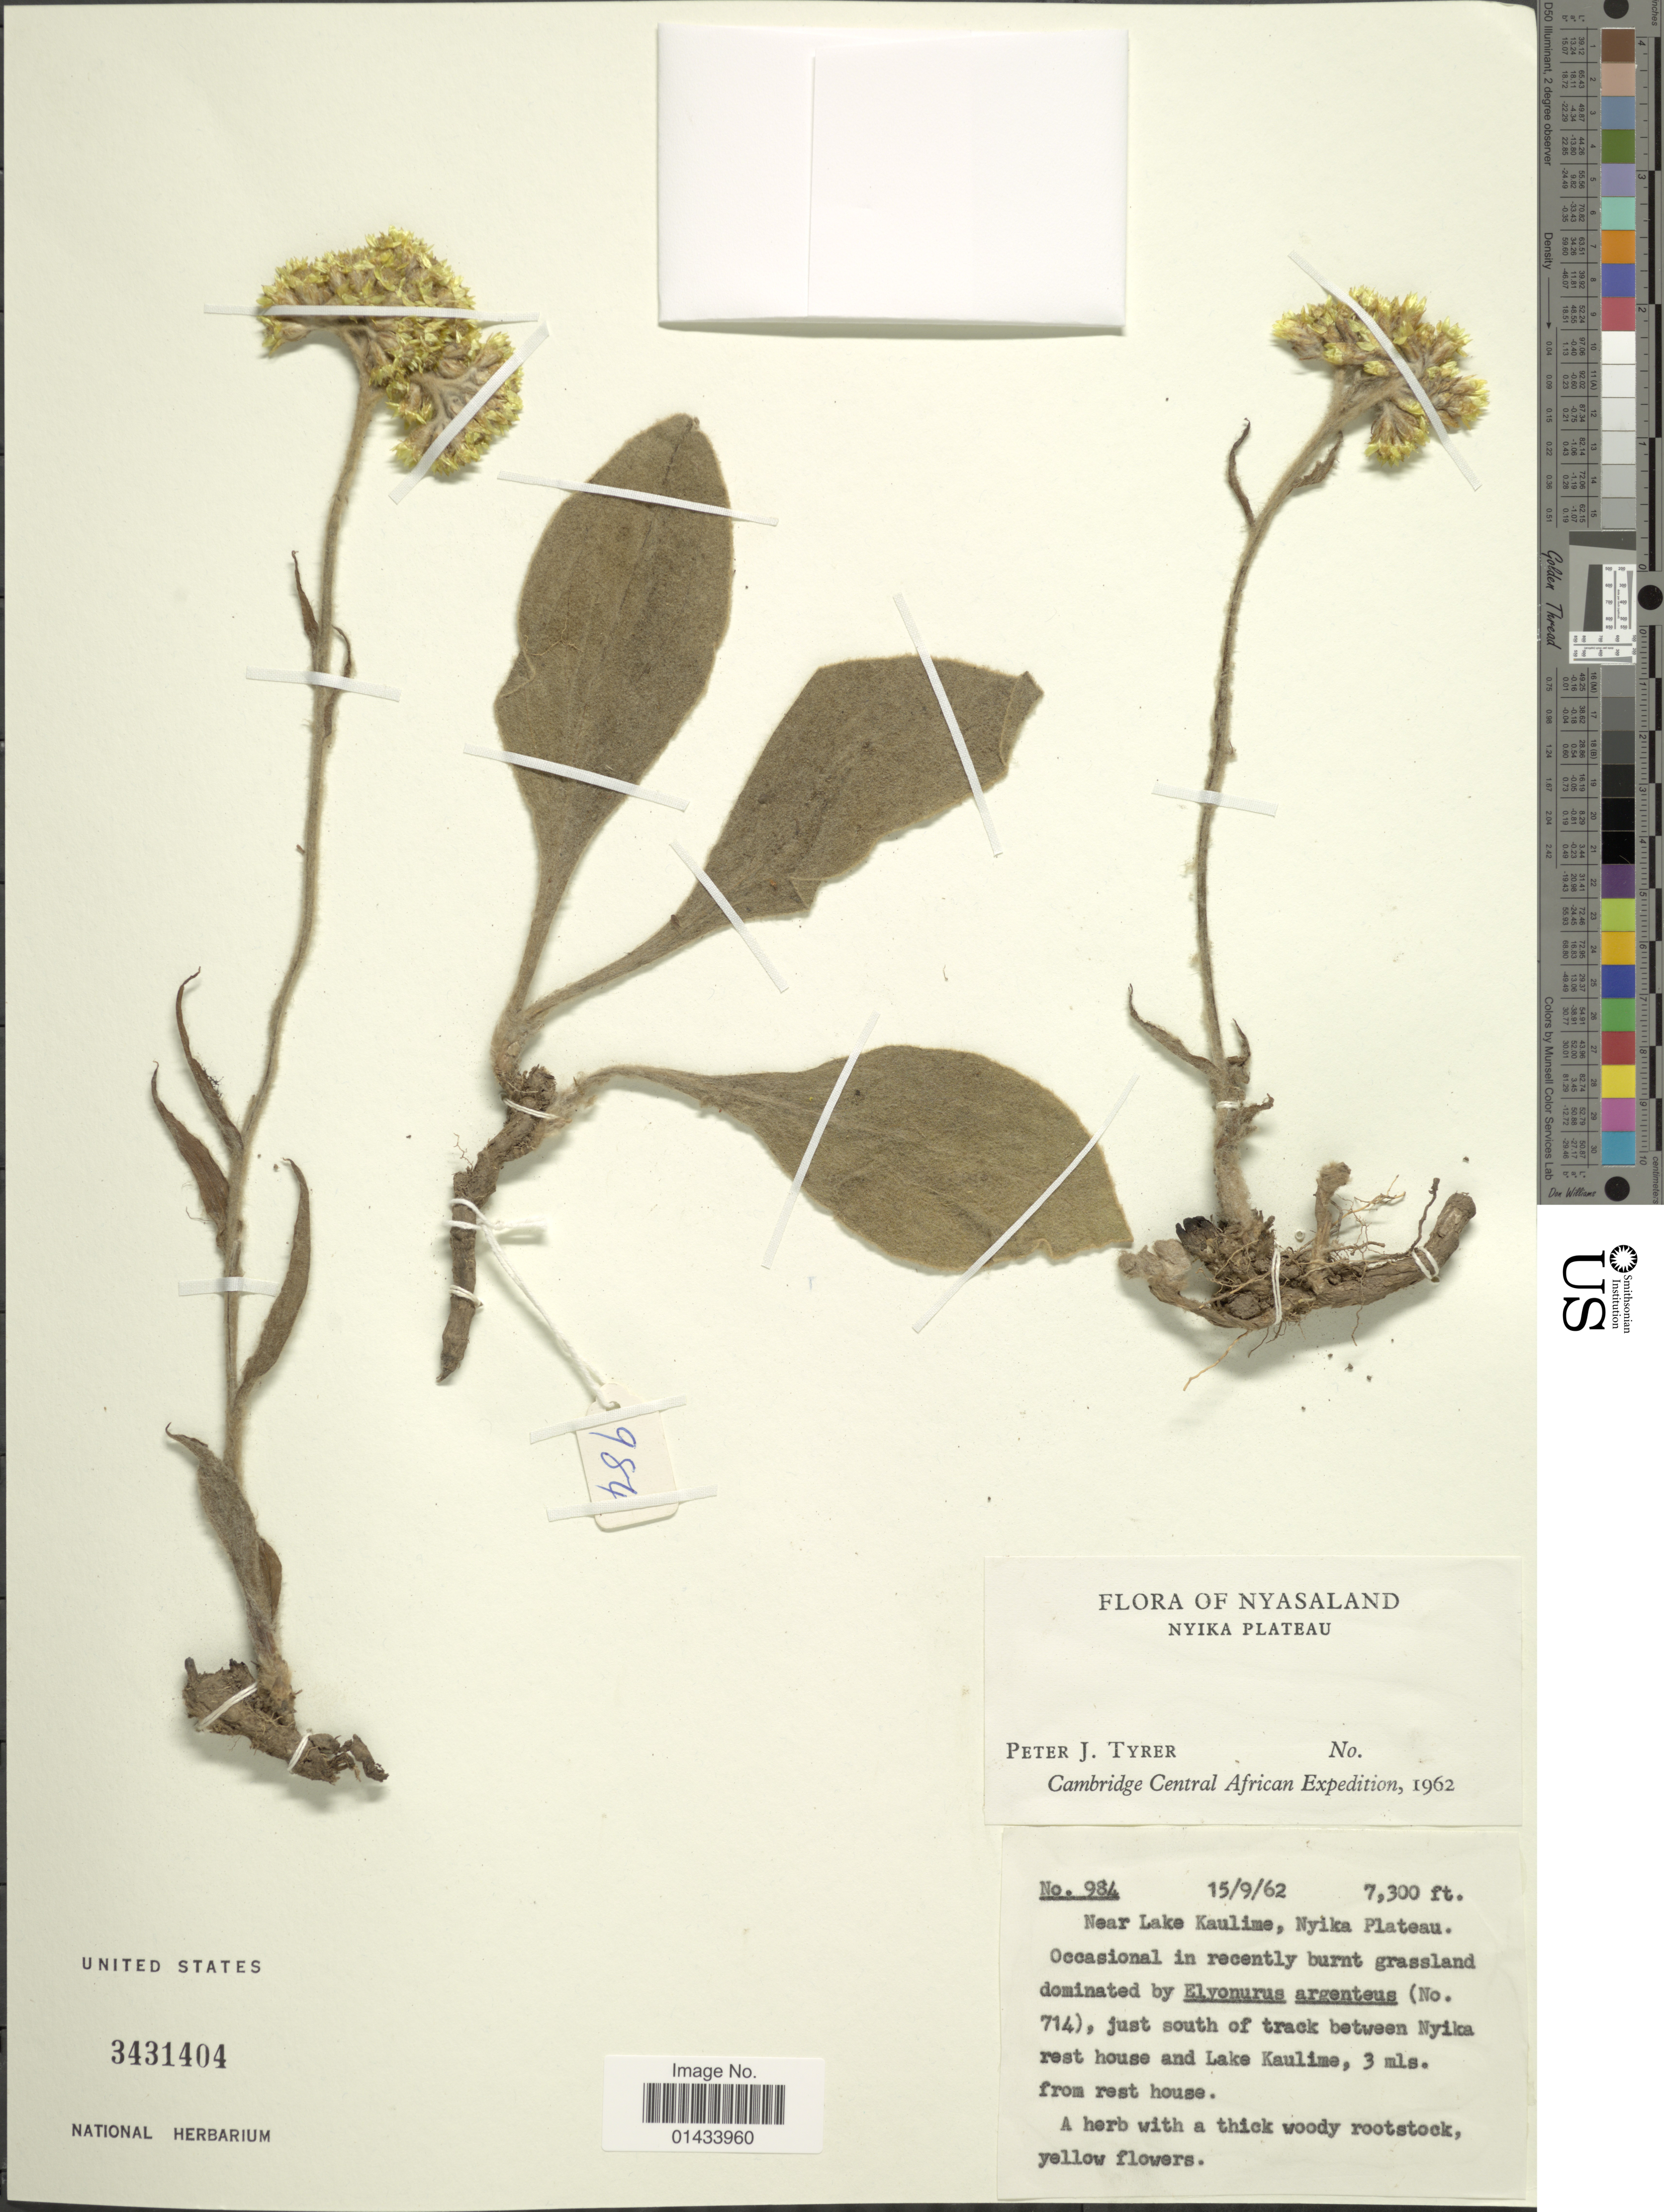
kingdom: Plantae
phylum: Tracheophyta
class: Magnoliopsida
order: Asterales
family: Asteraceae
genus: Helichrysum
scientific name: Helichrysum sp.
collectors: P. Tyrer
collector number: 984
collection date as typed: Transcribed d/m/y: 15/9/62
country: Malawi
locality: Nyasaland, Nyika Plateau, near Lake Kaulime, just south of track between Nyika rest house and Lake Kaulimem 3 mls from rest house, Cambridge Central Africa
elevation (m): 2225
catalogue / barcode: US 3431404